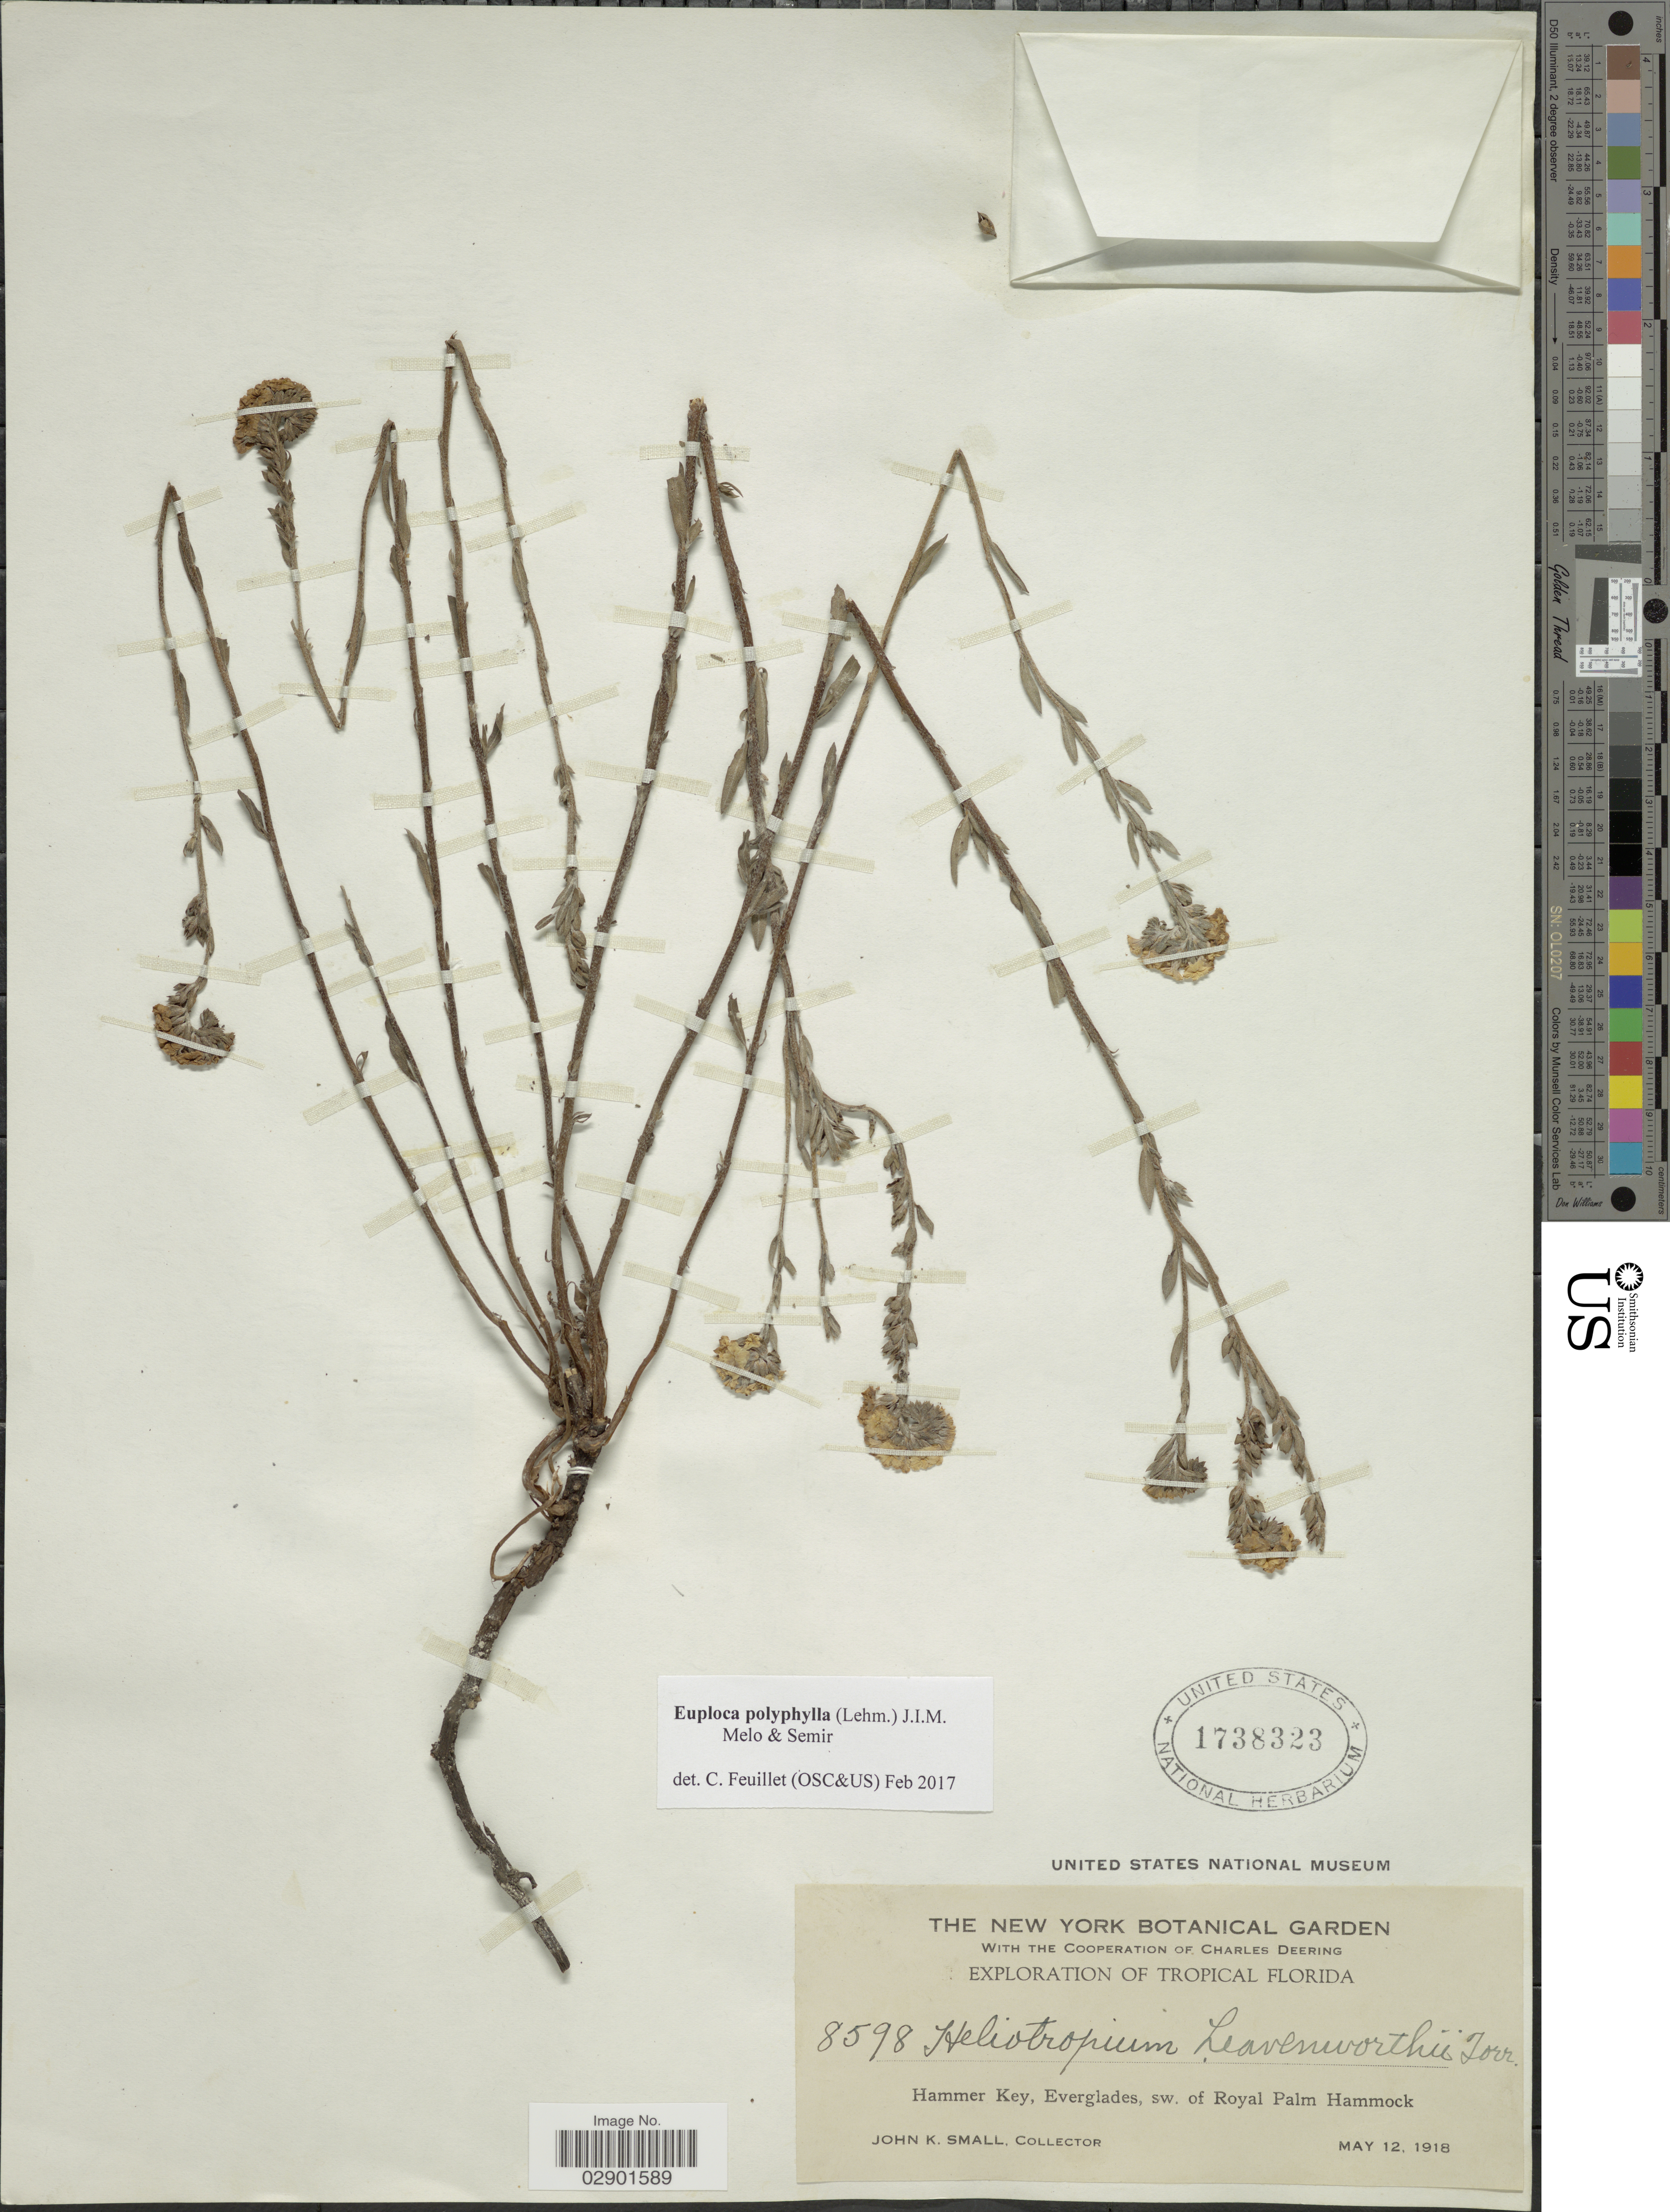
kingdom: Plantae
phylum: Tracheophyta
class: Magnoliopsida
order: Boraginales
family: Heliotropiaceae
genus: Euploca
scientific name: Euploca polyphylla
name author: (Lehm.) J.I.M. Melo & Semir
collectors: J. K. Small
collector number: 8598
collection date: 1918-05-12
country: United States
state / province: Florida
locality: Hammer Key, Everglades, sw. of Royal Palm Hammock.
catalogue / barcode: US 1738323